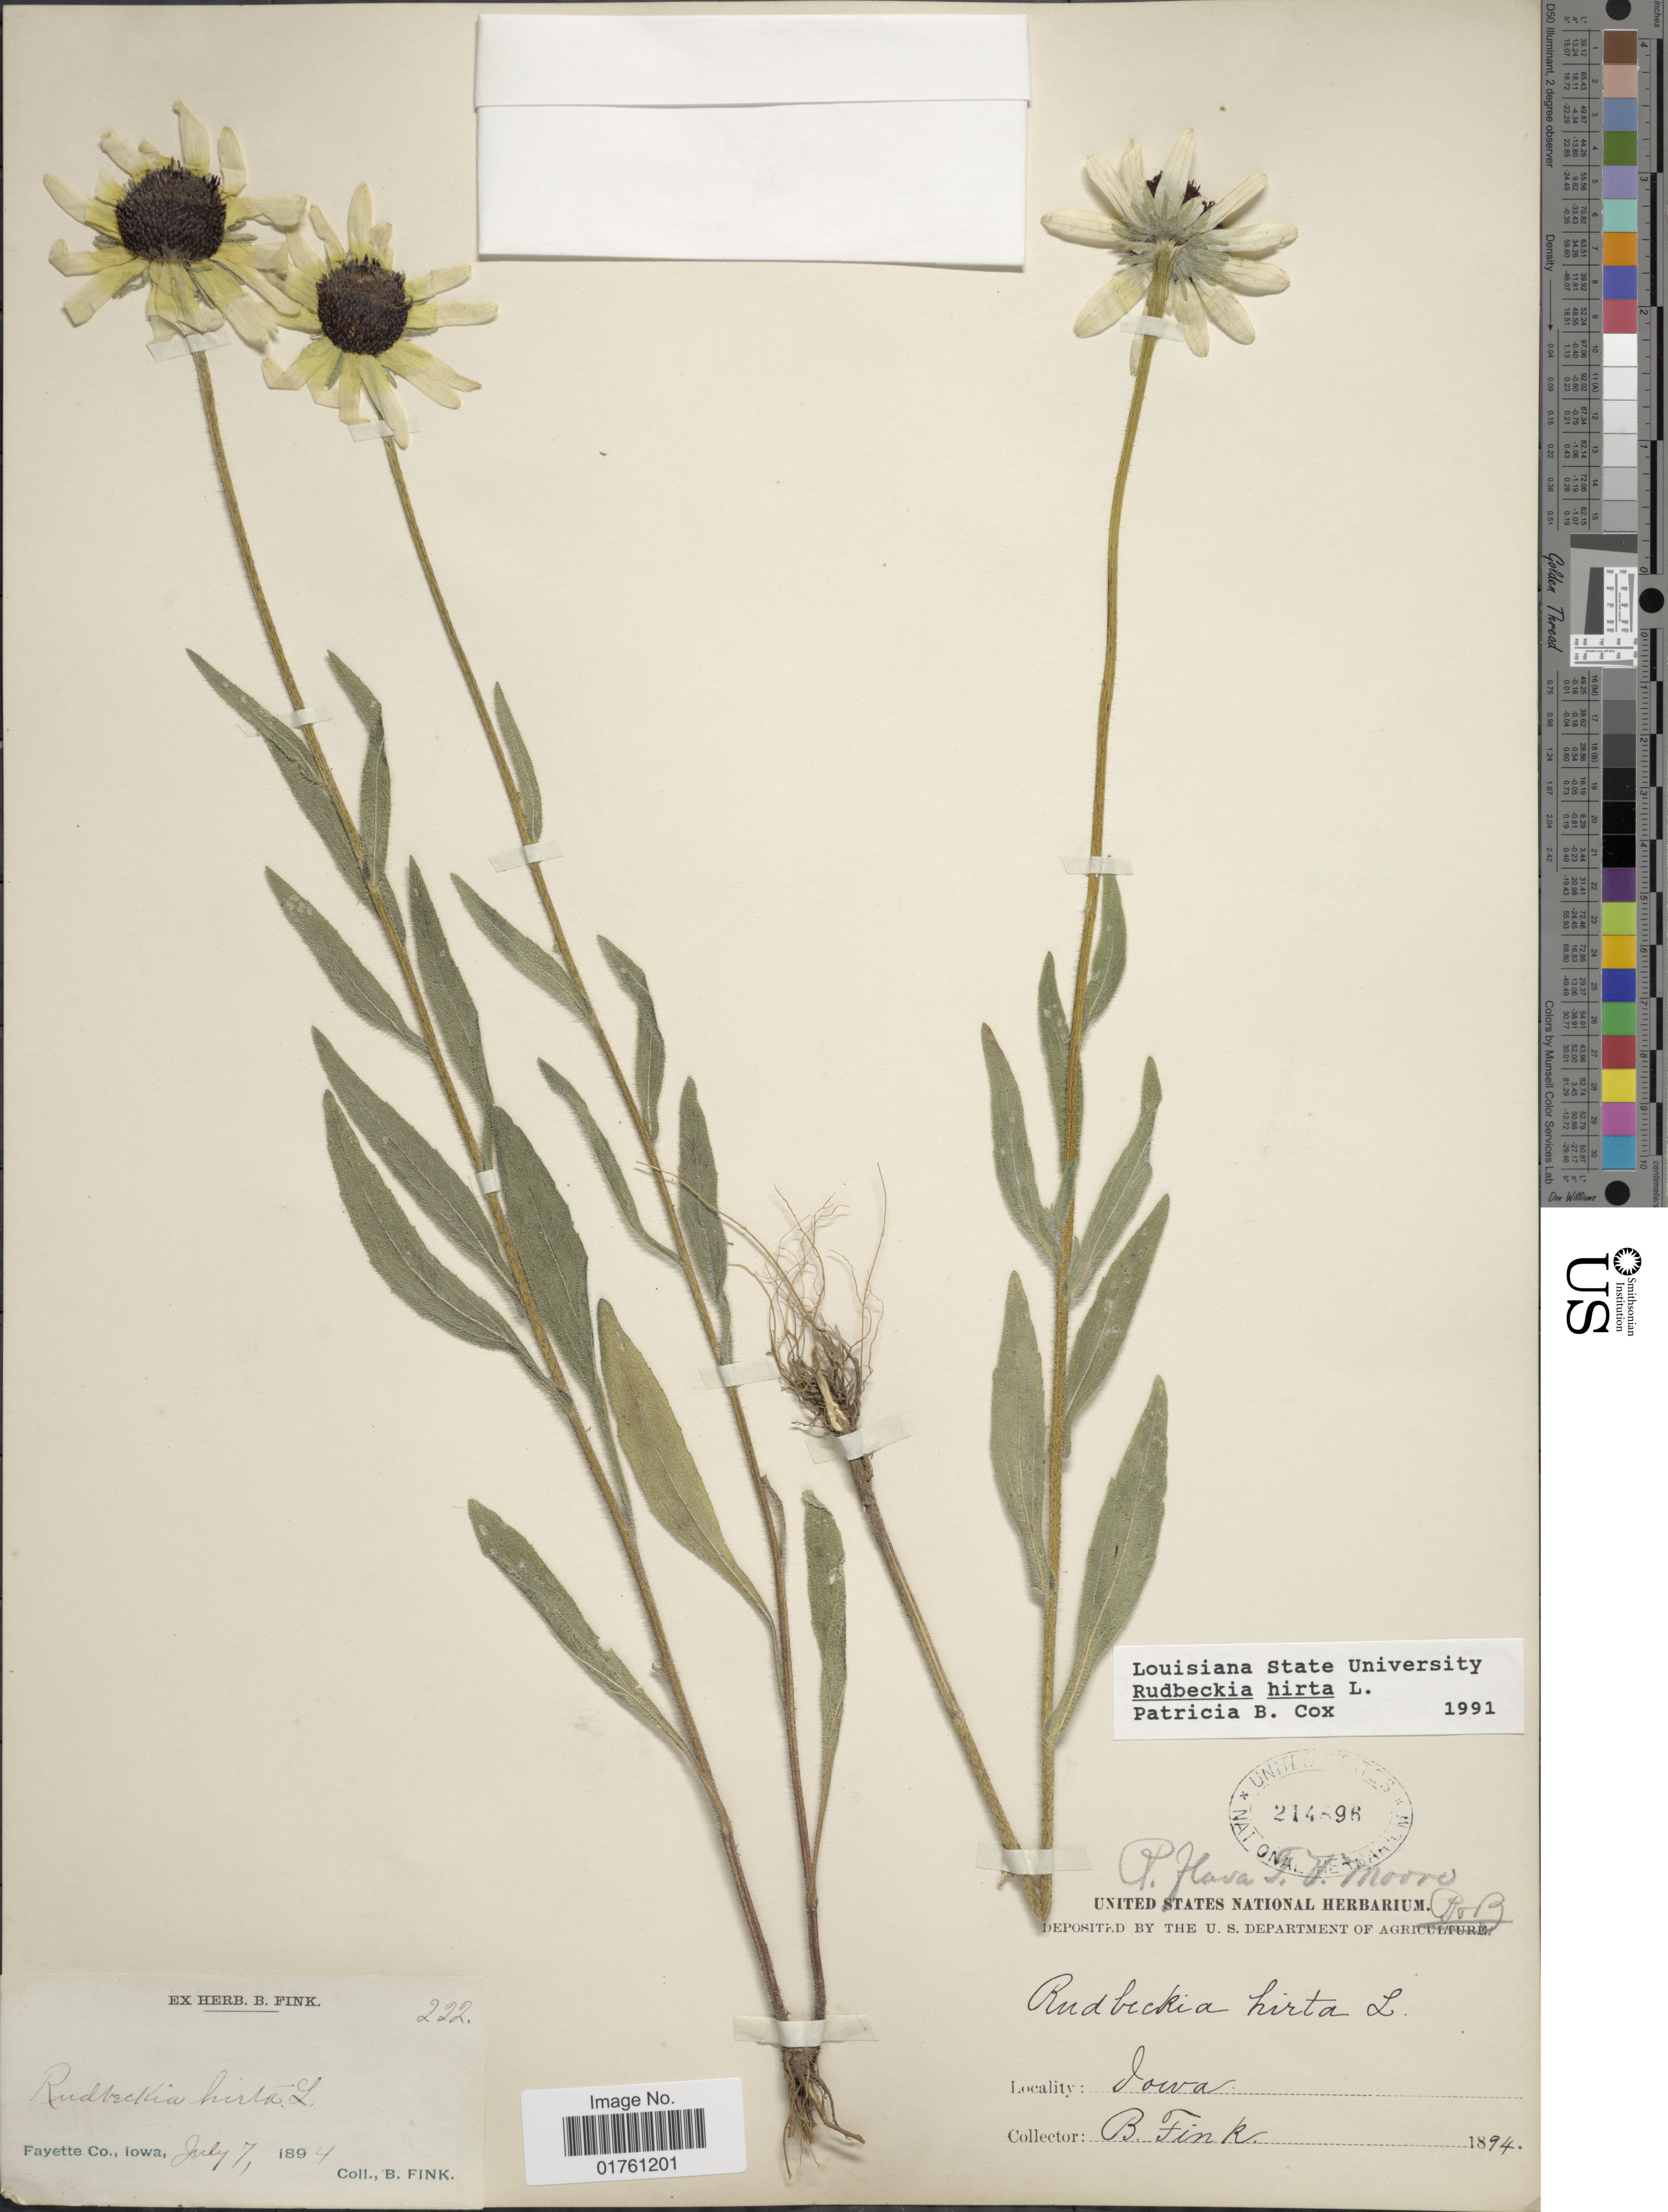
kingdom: Plantae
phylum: Tracheophyta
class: Magnoliopsida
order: Asterales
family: Asteraceae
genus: Rudbeckia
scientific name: Rudbeckia hirta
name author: L.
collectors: B. Fink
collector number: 222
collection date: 1894-07-07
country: United States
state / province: Iowa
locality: Fayette Co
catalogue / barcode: US 214896